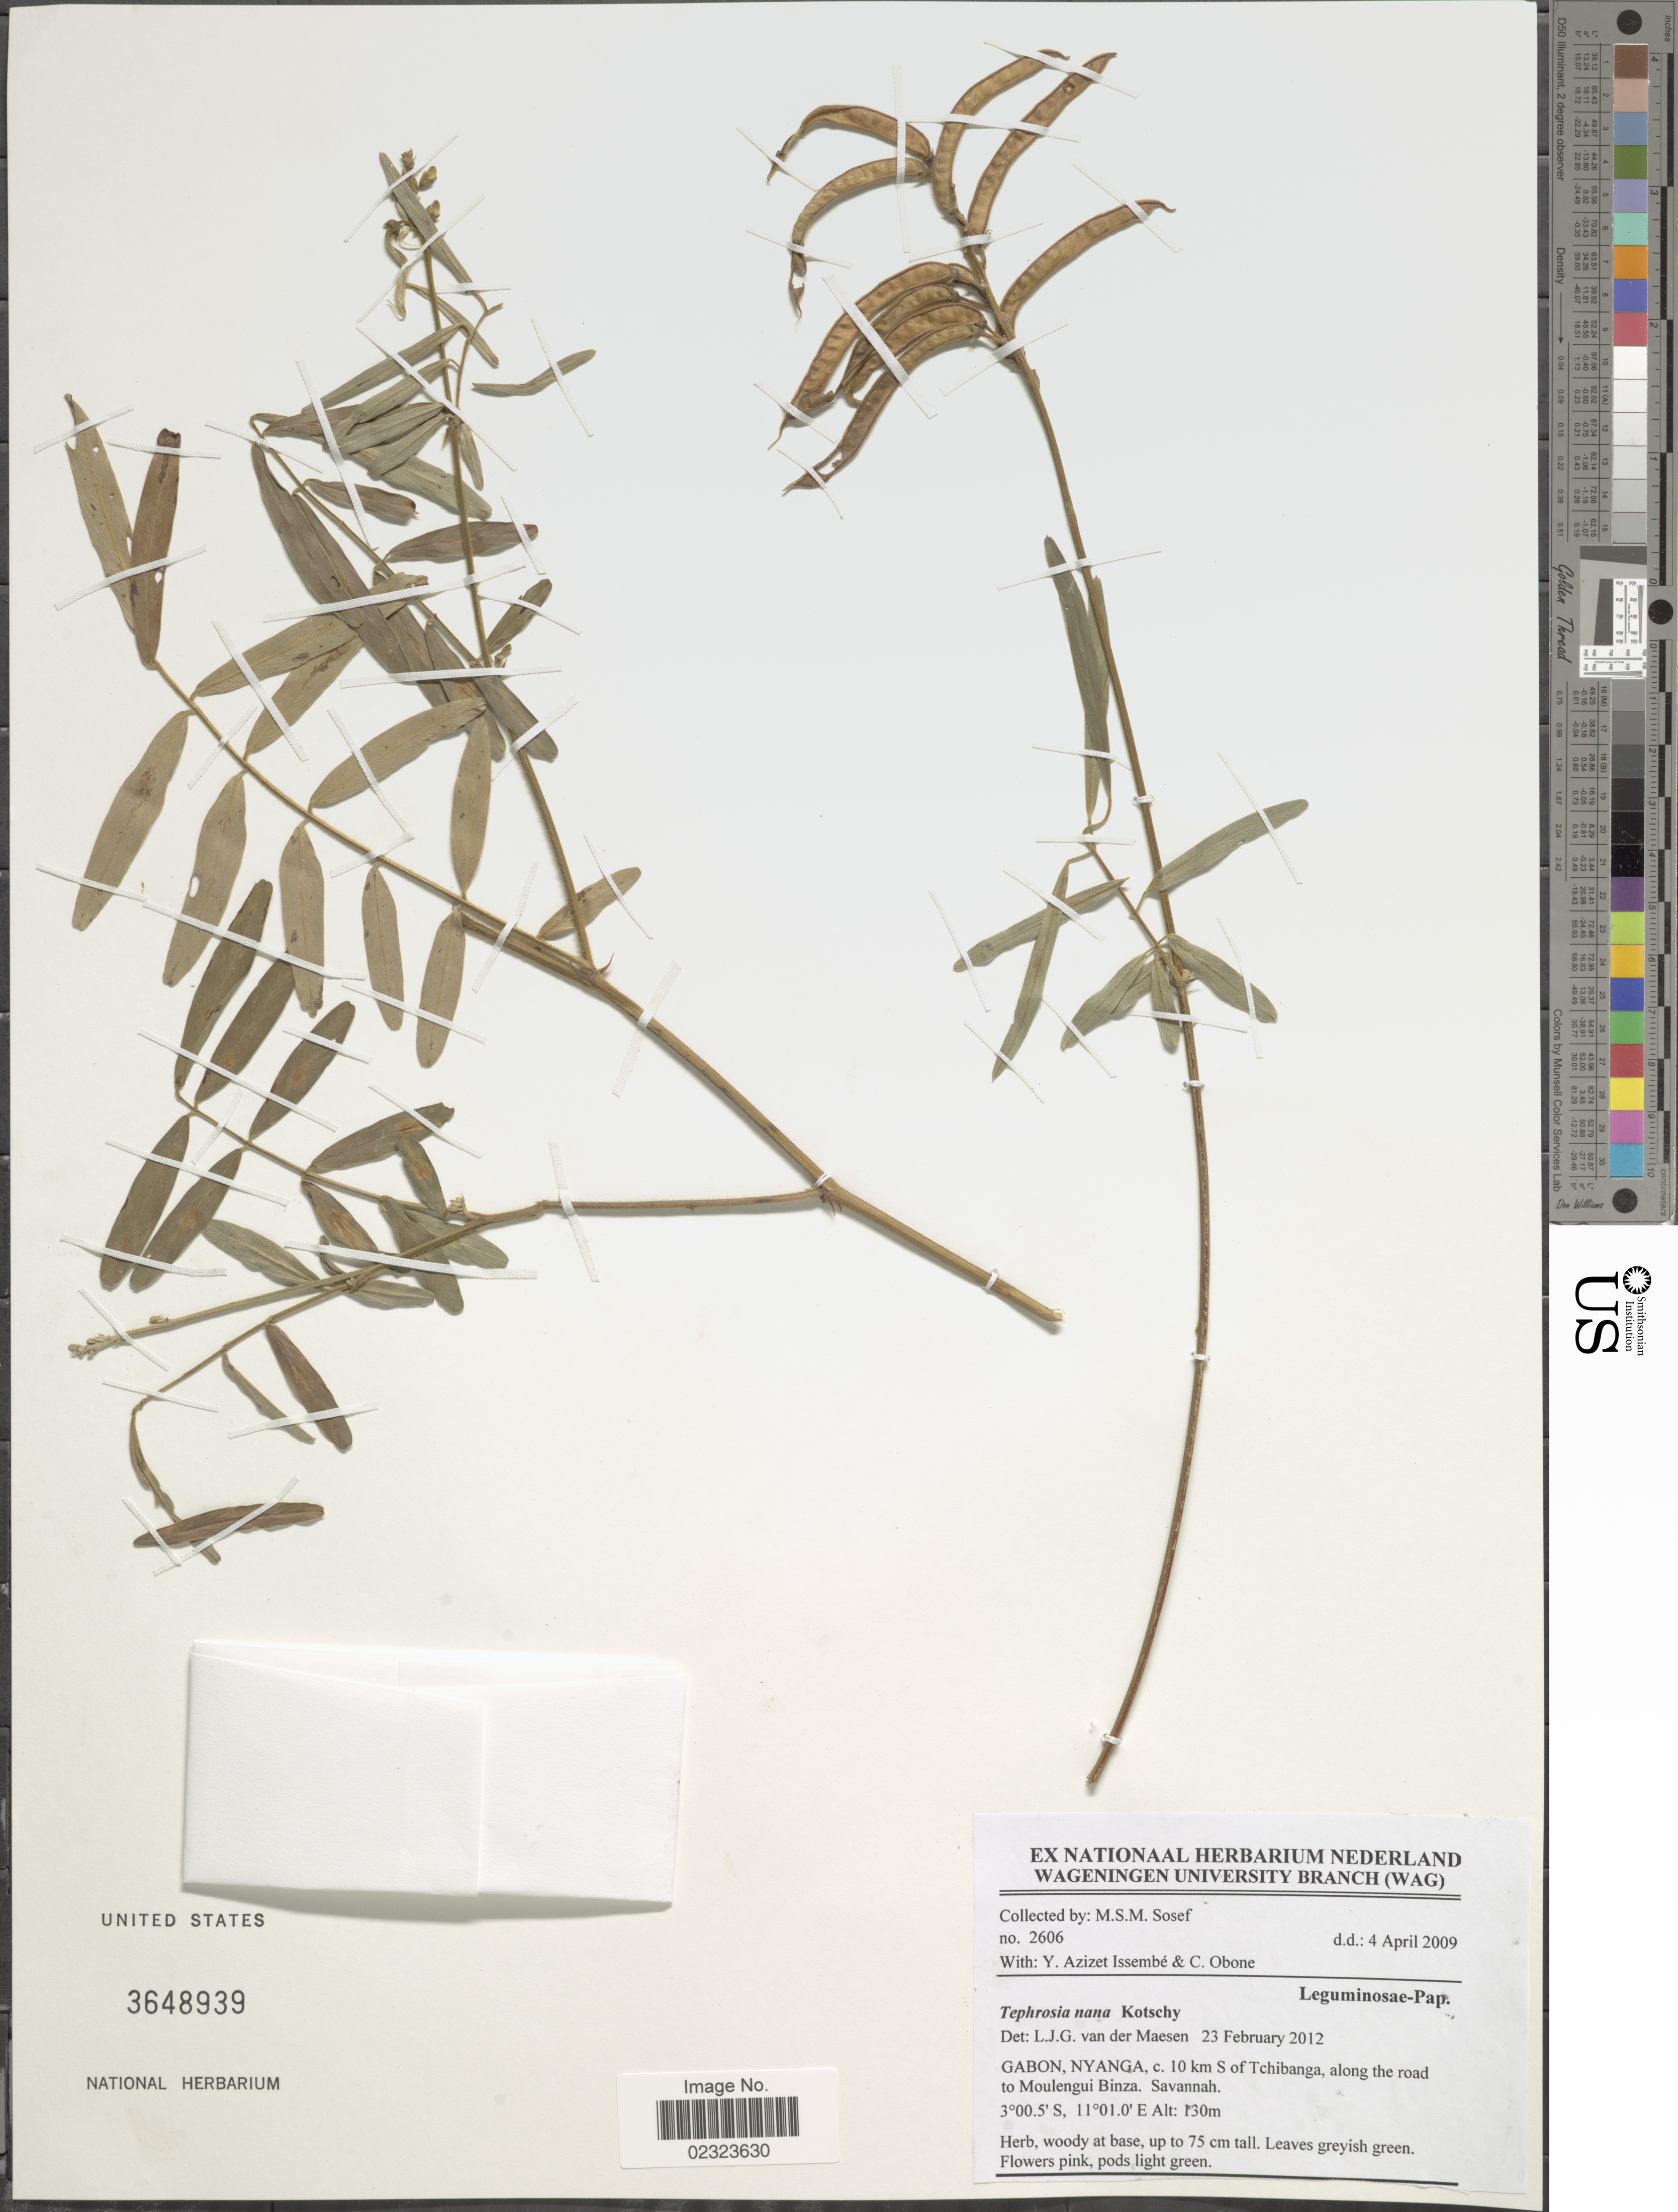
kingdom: Plantae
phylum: Tracheophyta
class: Magnoliopsida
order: Fabales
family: Fabaceae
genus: Tephrosia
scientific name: Tephrosia nana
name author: Kotschy ex Schweinf.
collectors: M. Sosef, Y. Issembe & C. Obone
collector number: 2606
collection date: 2009-04-04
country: Gabon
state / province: Nyanga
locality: C. 10 km S of Tchibanga, along the road to Moulengui Binza.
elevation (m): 130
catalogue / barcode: US 3648939